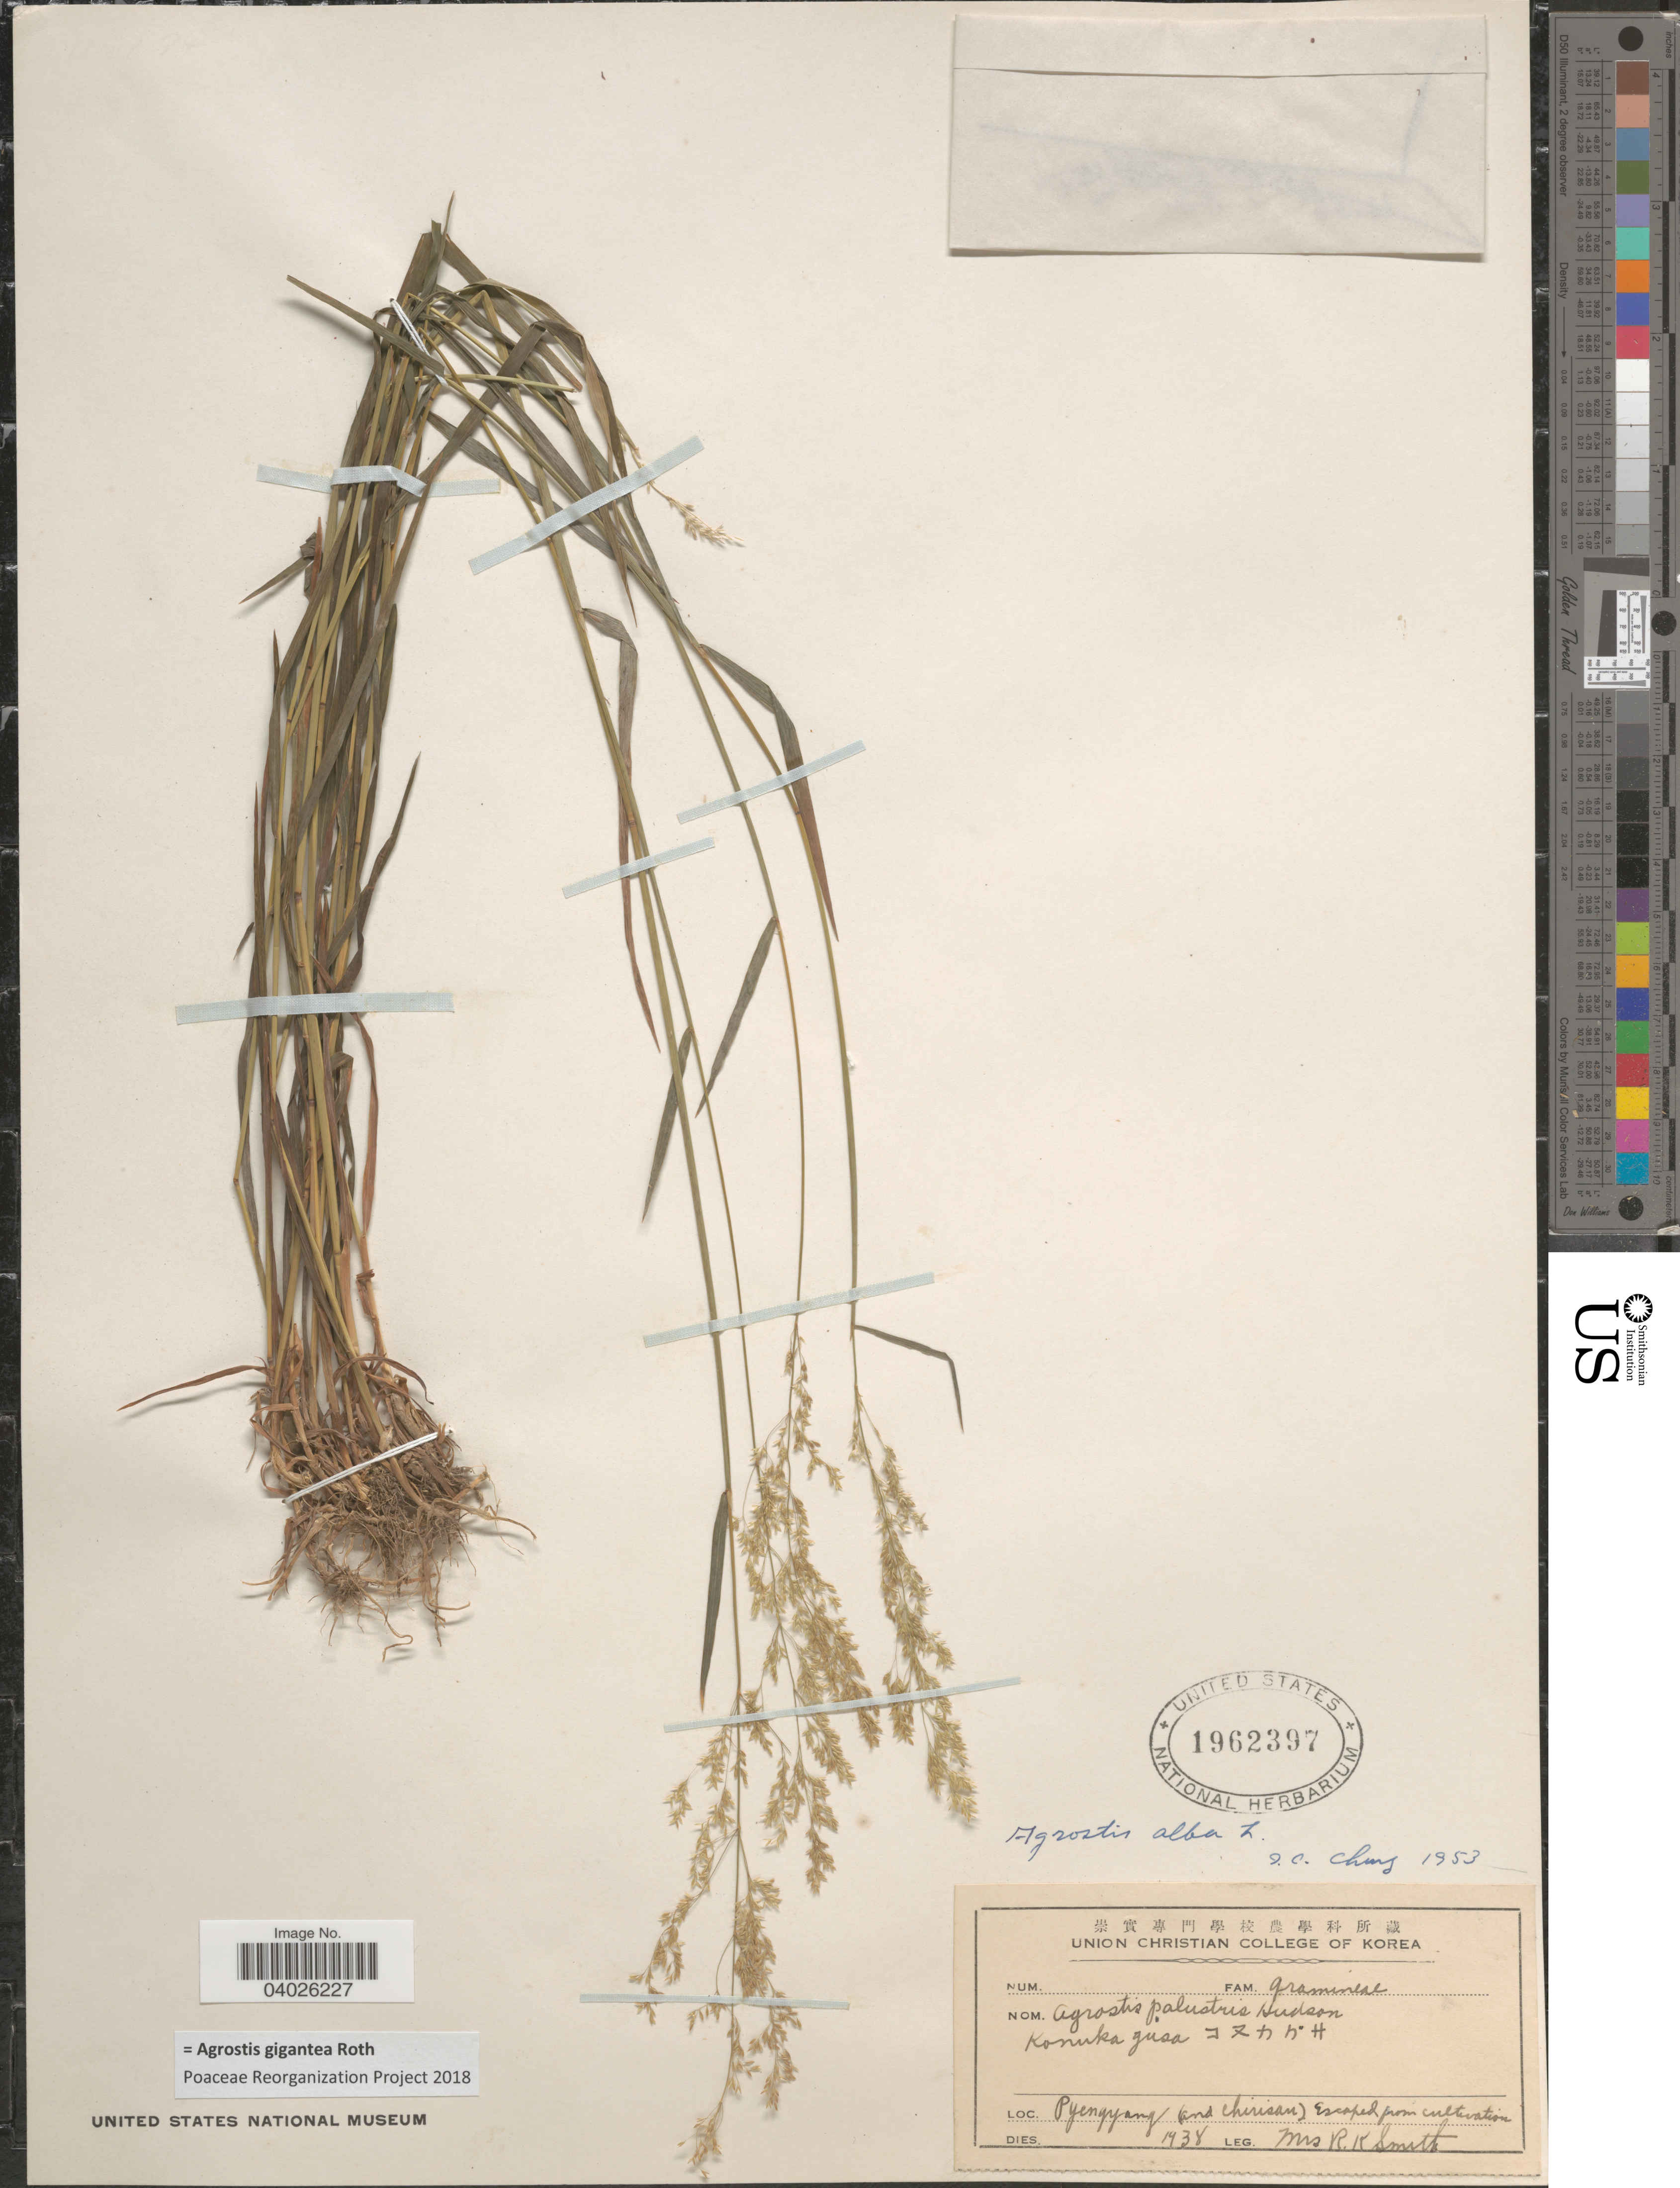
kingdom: Plantae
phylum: Tracheophyta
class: Liliopsida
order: Poales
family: Poaceae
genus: Agrostis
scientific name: Agrostis gigantea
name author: Roth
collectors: R. Smith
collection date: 1938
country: North Korea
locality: Pyengyang (and Chirisan).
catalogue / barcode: US 1962397